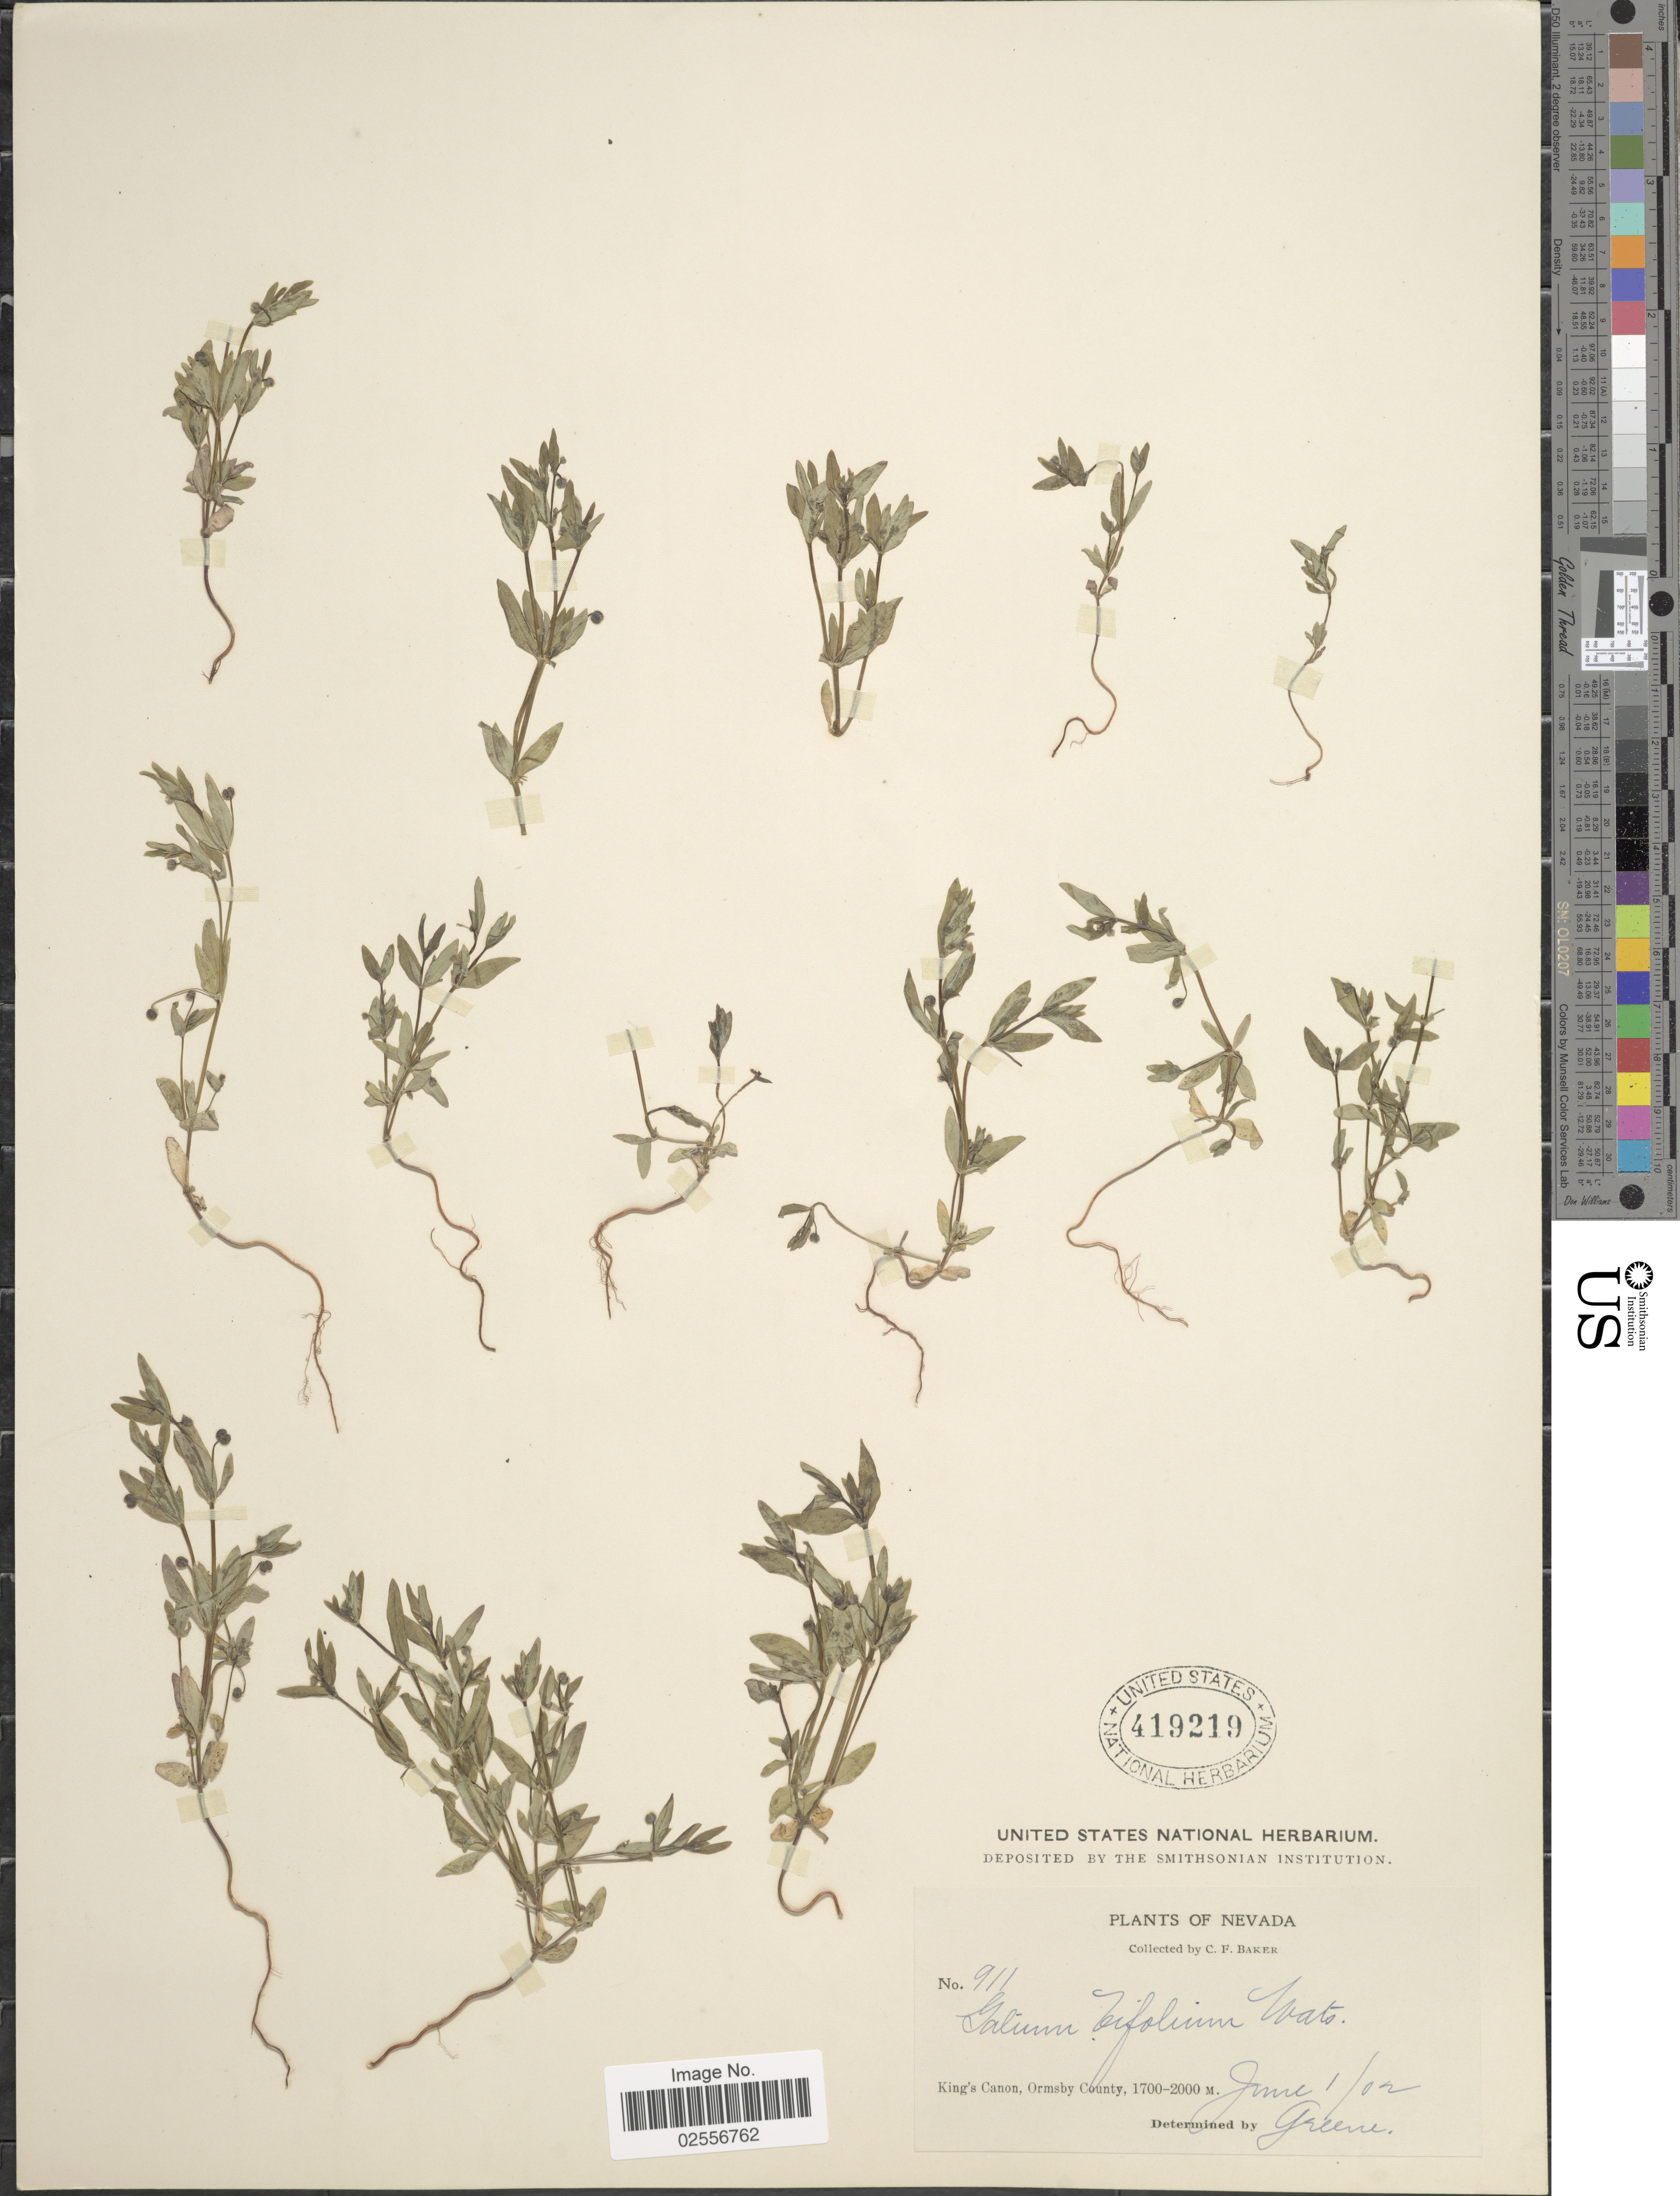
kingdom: Plantae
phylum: Tracheophyta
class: Magnoliopsida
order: Gentianales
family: Rubiaceae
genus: Galium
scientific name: Galium bifolium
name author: S. Watson in C. King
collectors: C. F. Baker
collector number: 911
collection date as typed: Transcribed d/m/y: 1/6/2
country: United States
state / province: Nevada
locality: King's Canyon, Ormsby County.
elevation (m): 1700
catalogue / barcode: US 419219